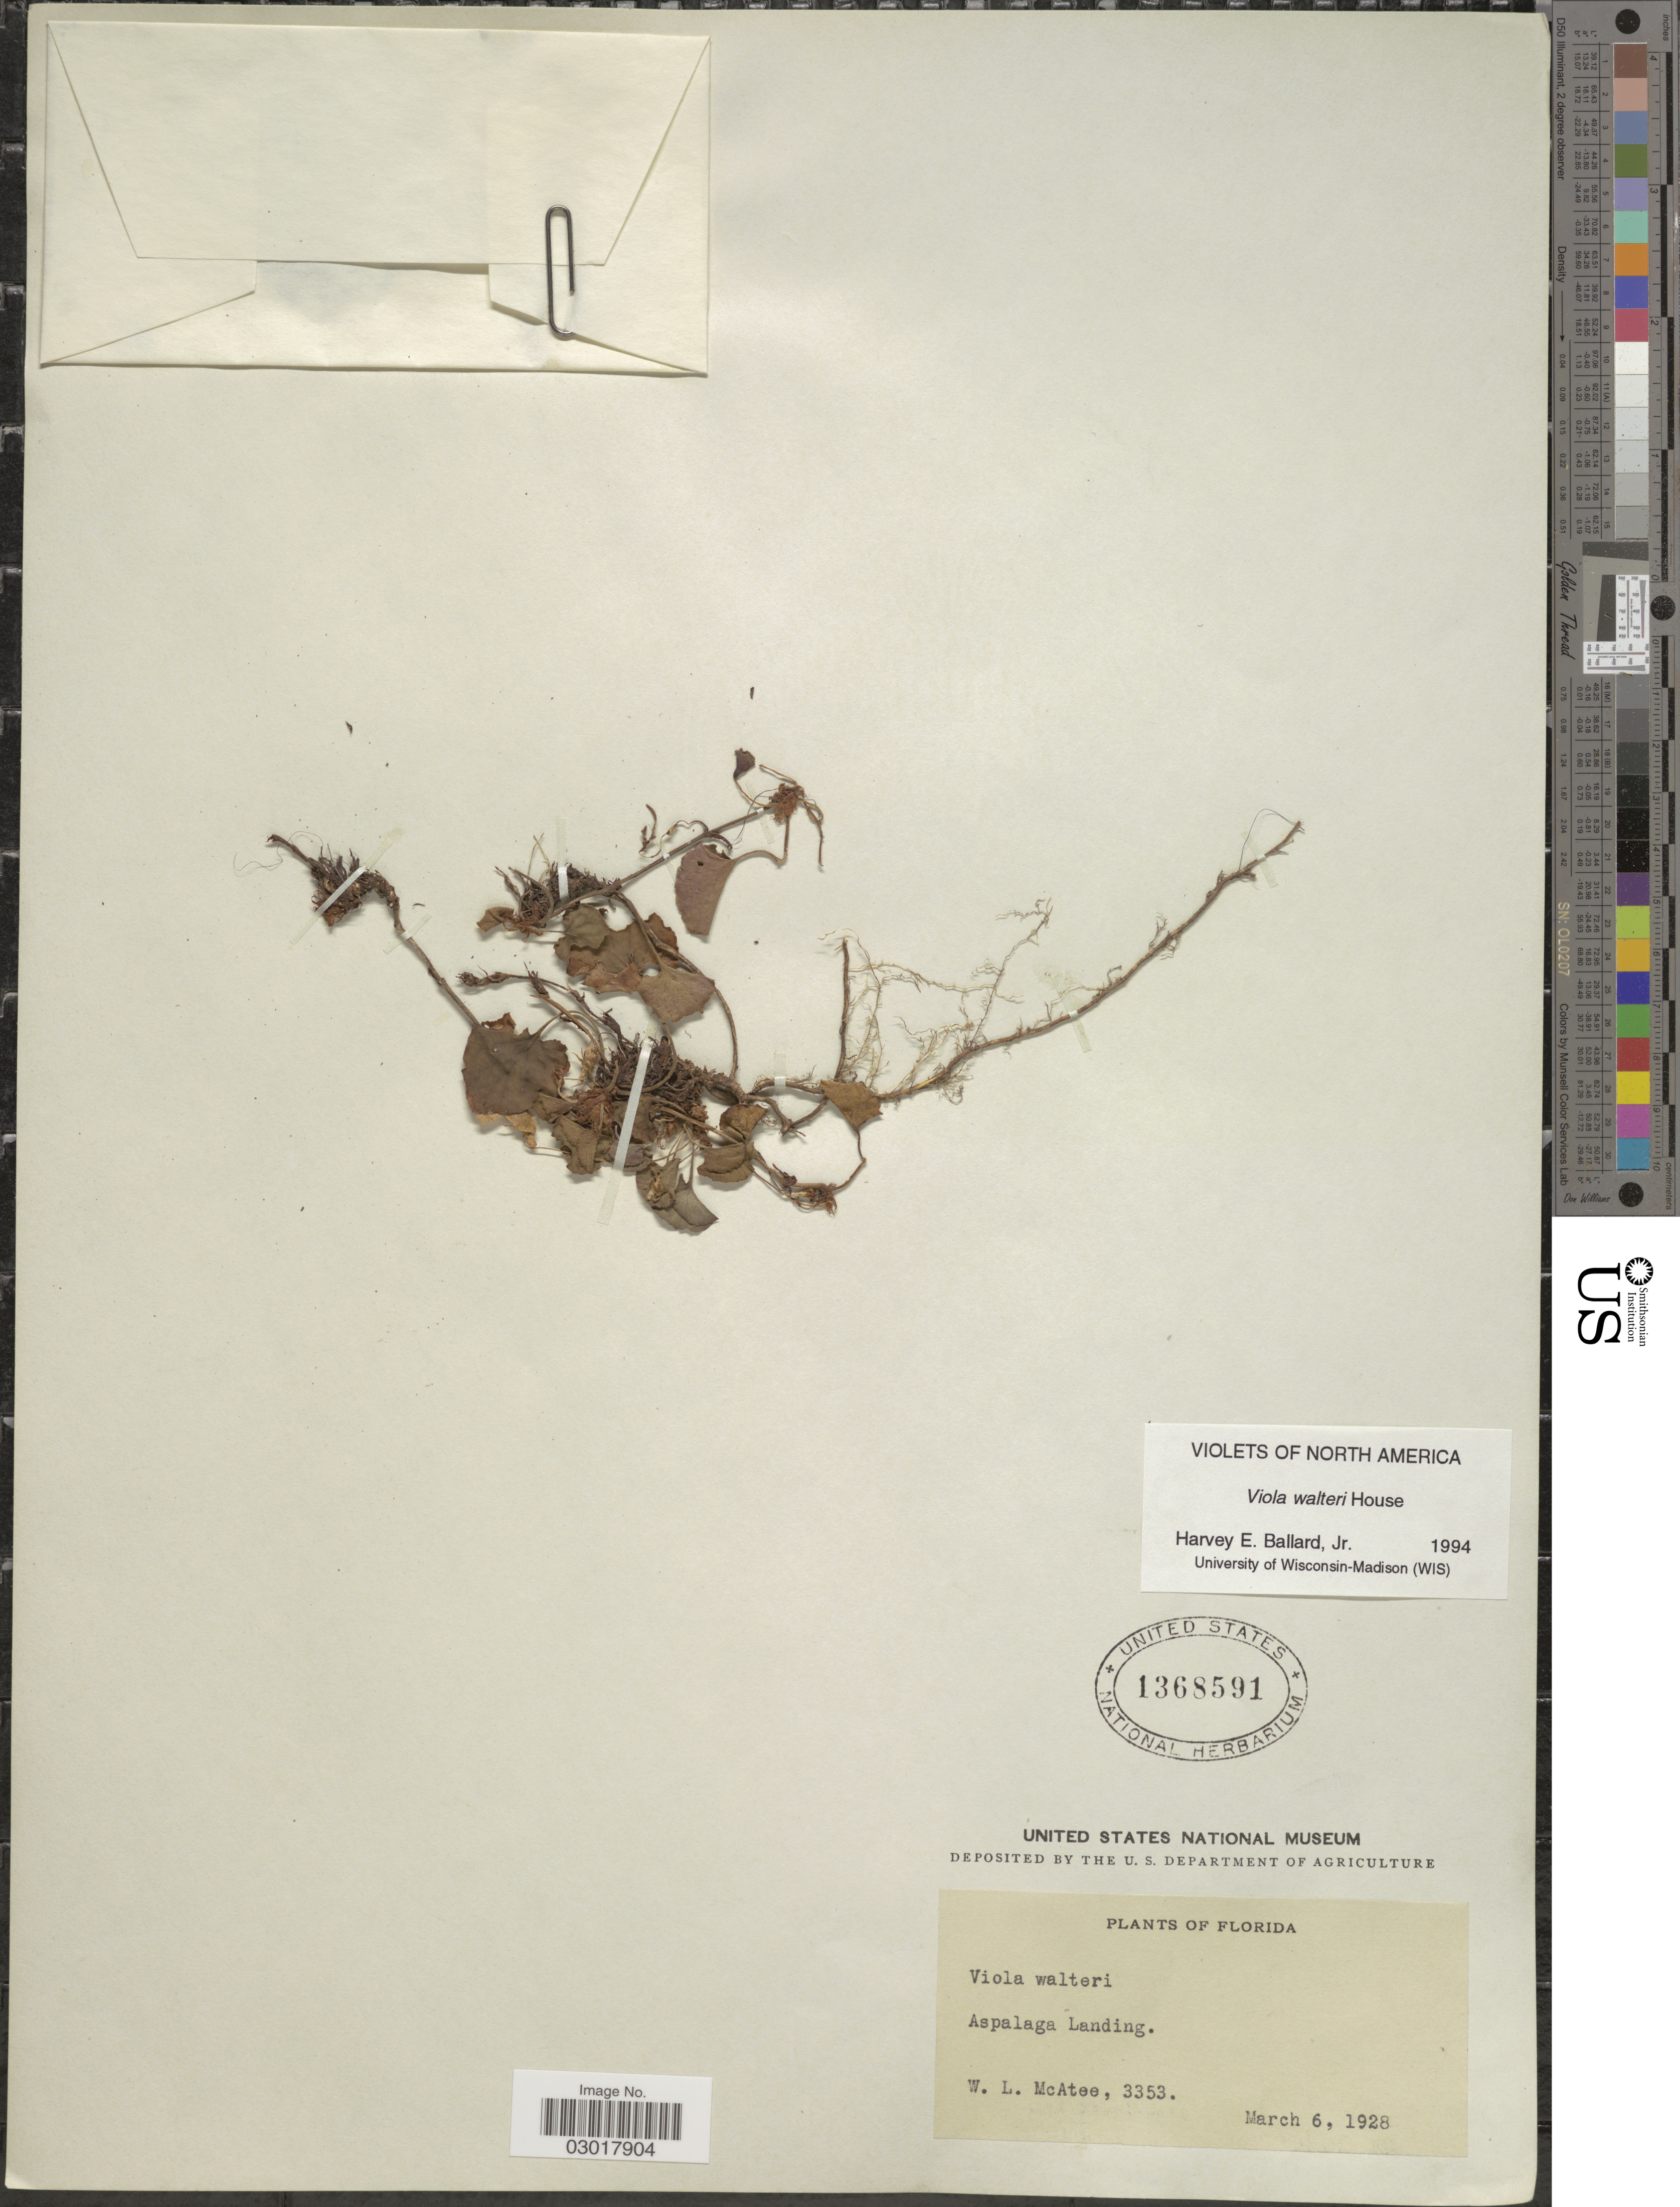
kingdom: Plantae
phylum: Tracheophyta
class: Magnoliopsida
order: Malpighiales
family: Violaceae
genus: Viola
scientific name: Viola walteri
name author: House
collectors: W. McAtee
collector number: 3353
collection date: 1928-03-06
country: United States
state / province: Florida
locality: Aspalaga Landing.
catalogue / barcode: US 1368591